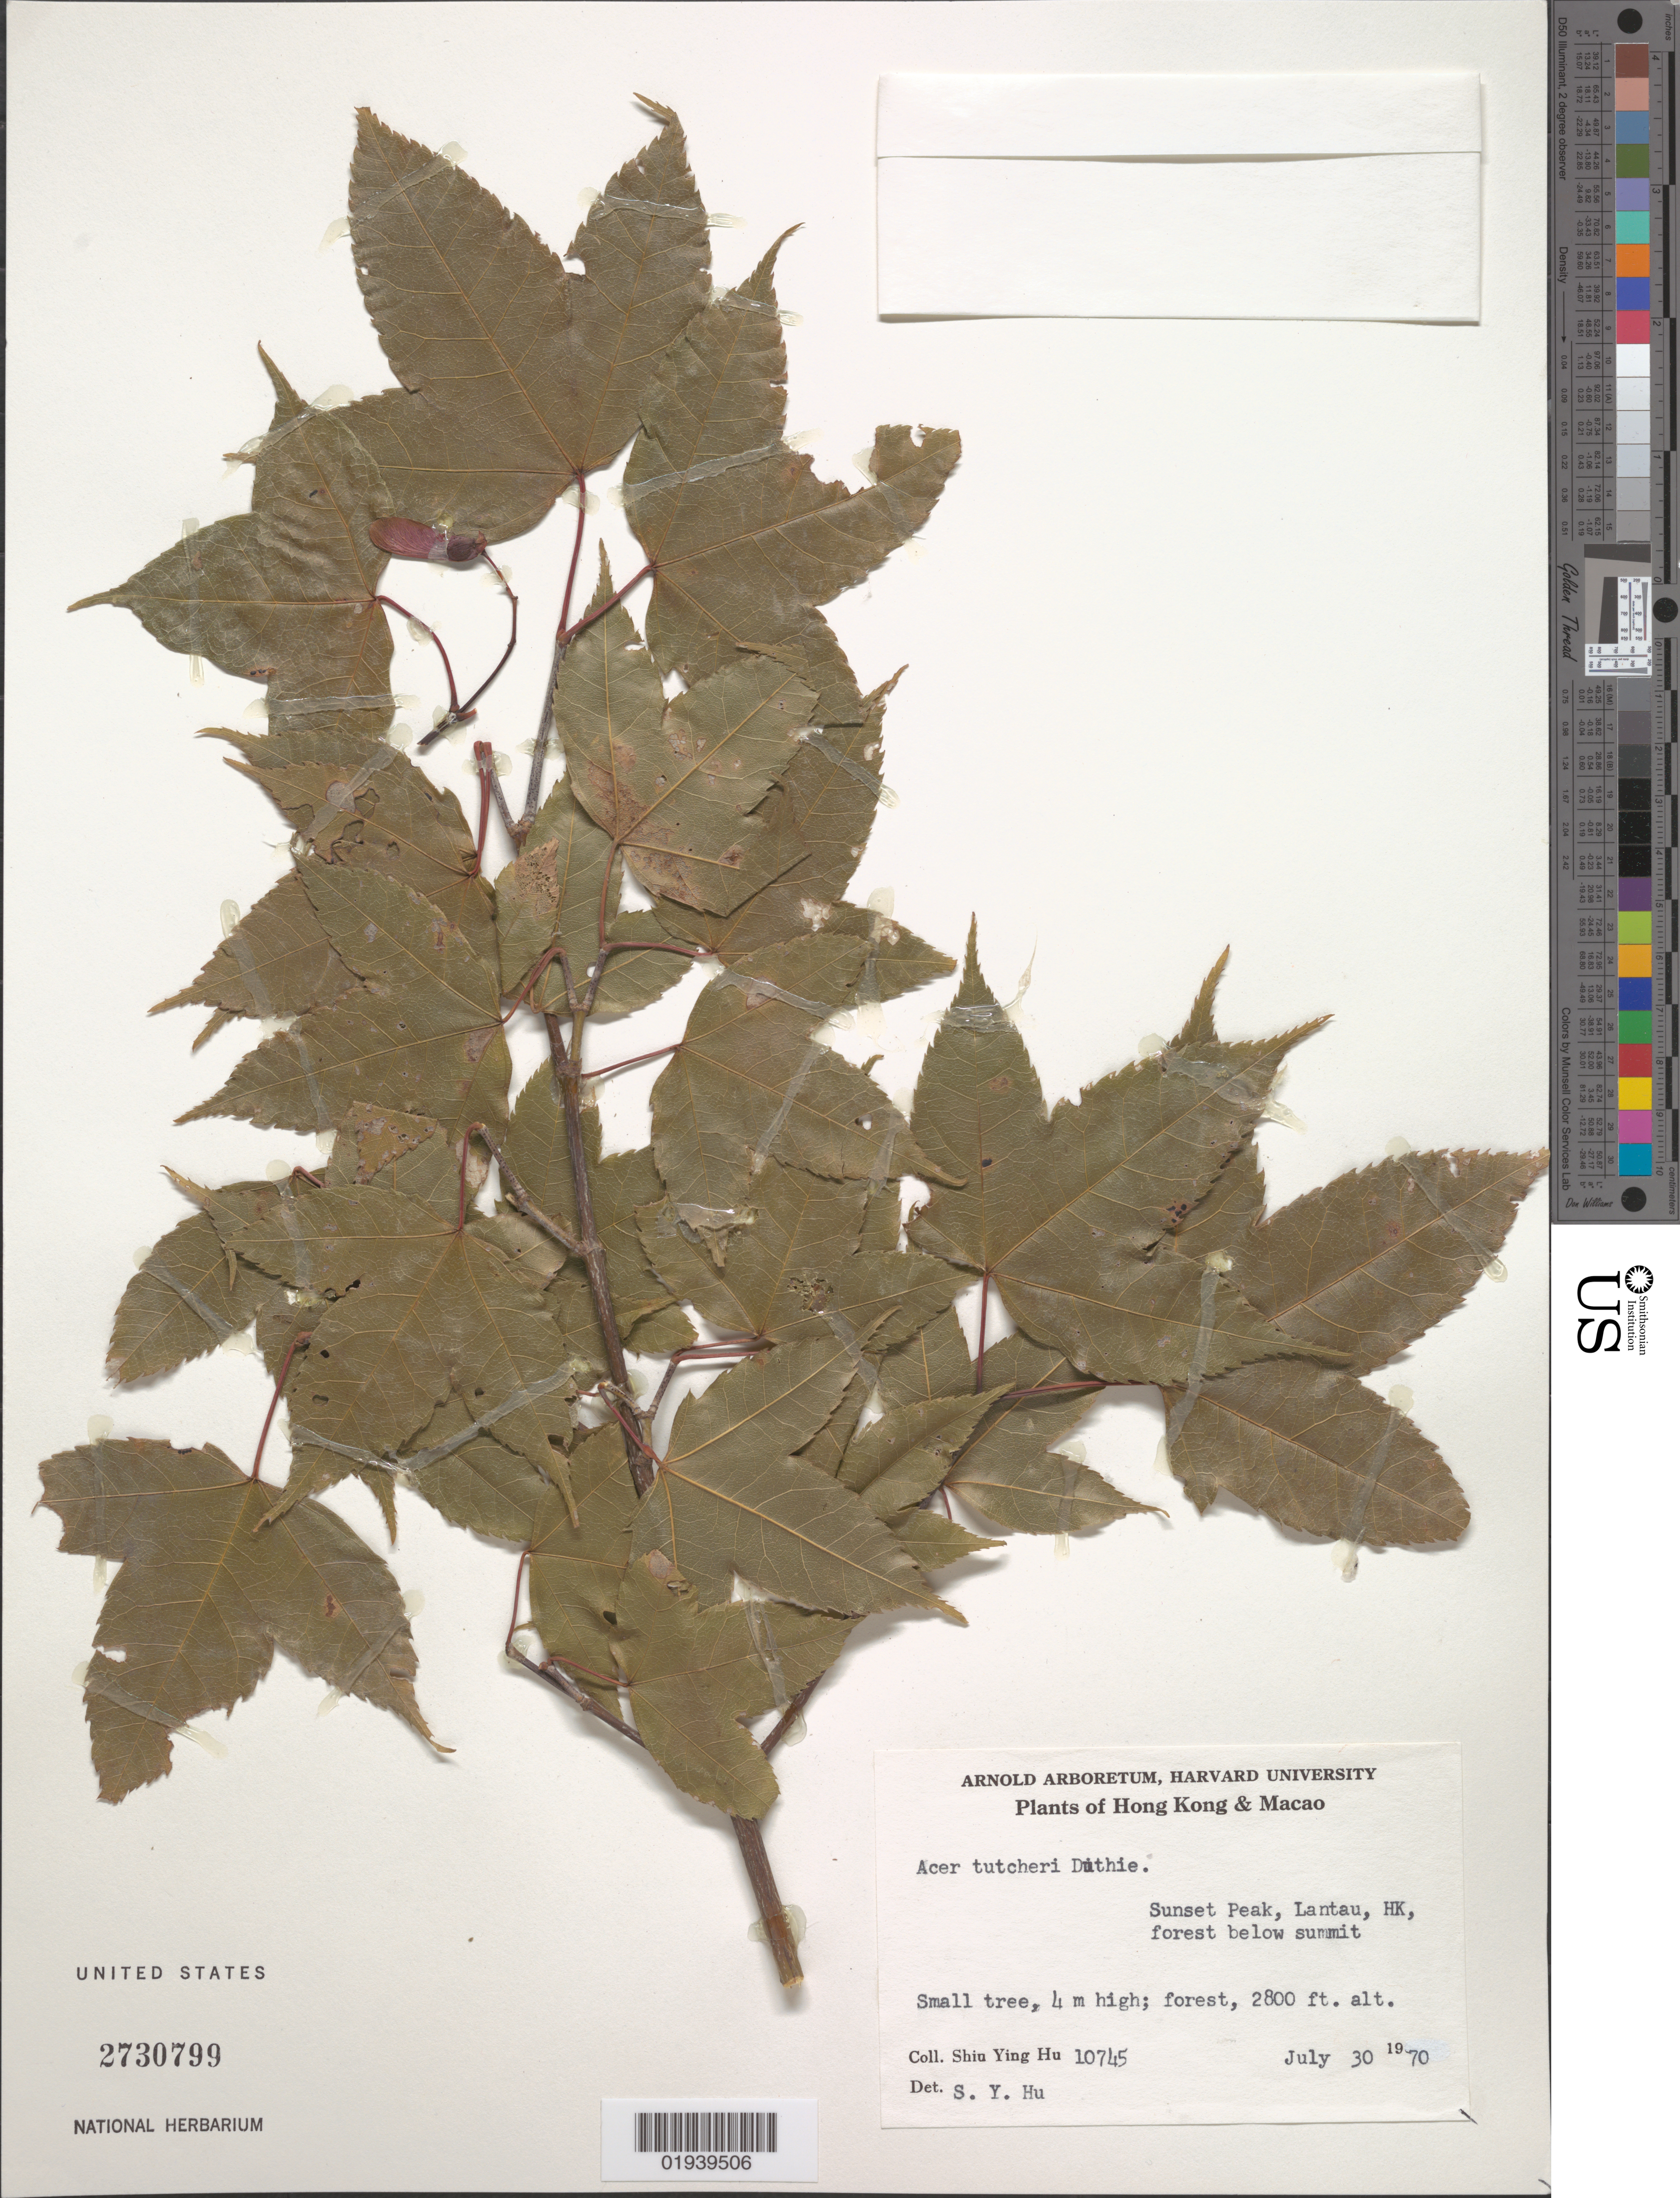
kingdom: Plantae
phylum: Tracheophyta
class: Magnoliopsida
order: Sapindales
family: Sapindaceae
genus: Acer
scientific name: Acer tutcheri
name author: Duthie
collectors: S. Y. Hu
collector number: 10745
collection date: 1970-07-30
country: China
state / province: Hong Kong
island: Lantau I.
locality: Sunset Peak, Lantau, HK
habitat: Forest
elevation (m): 853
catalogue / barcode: US 2730799